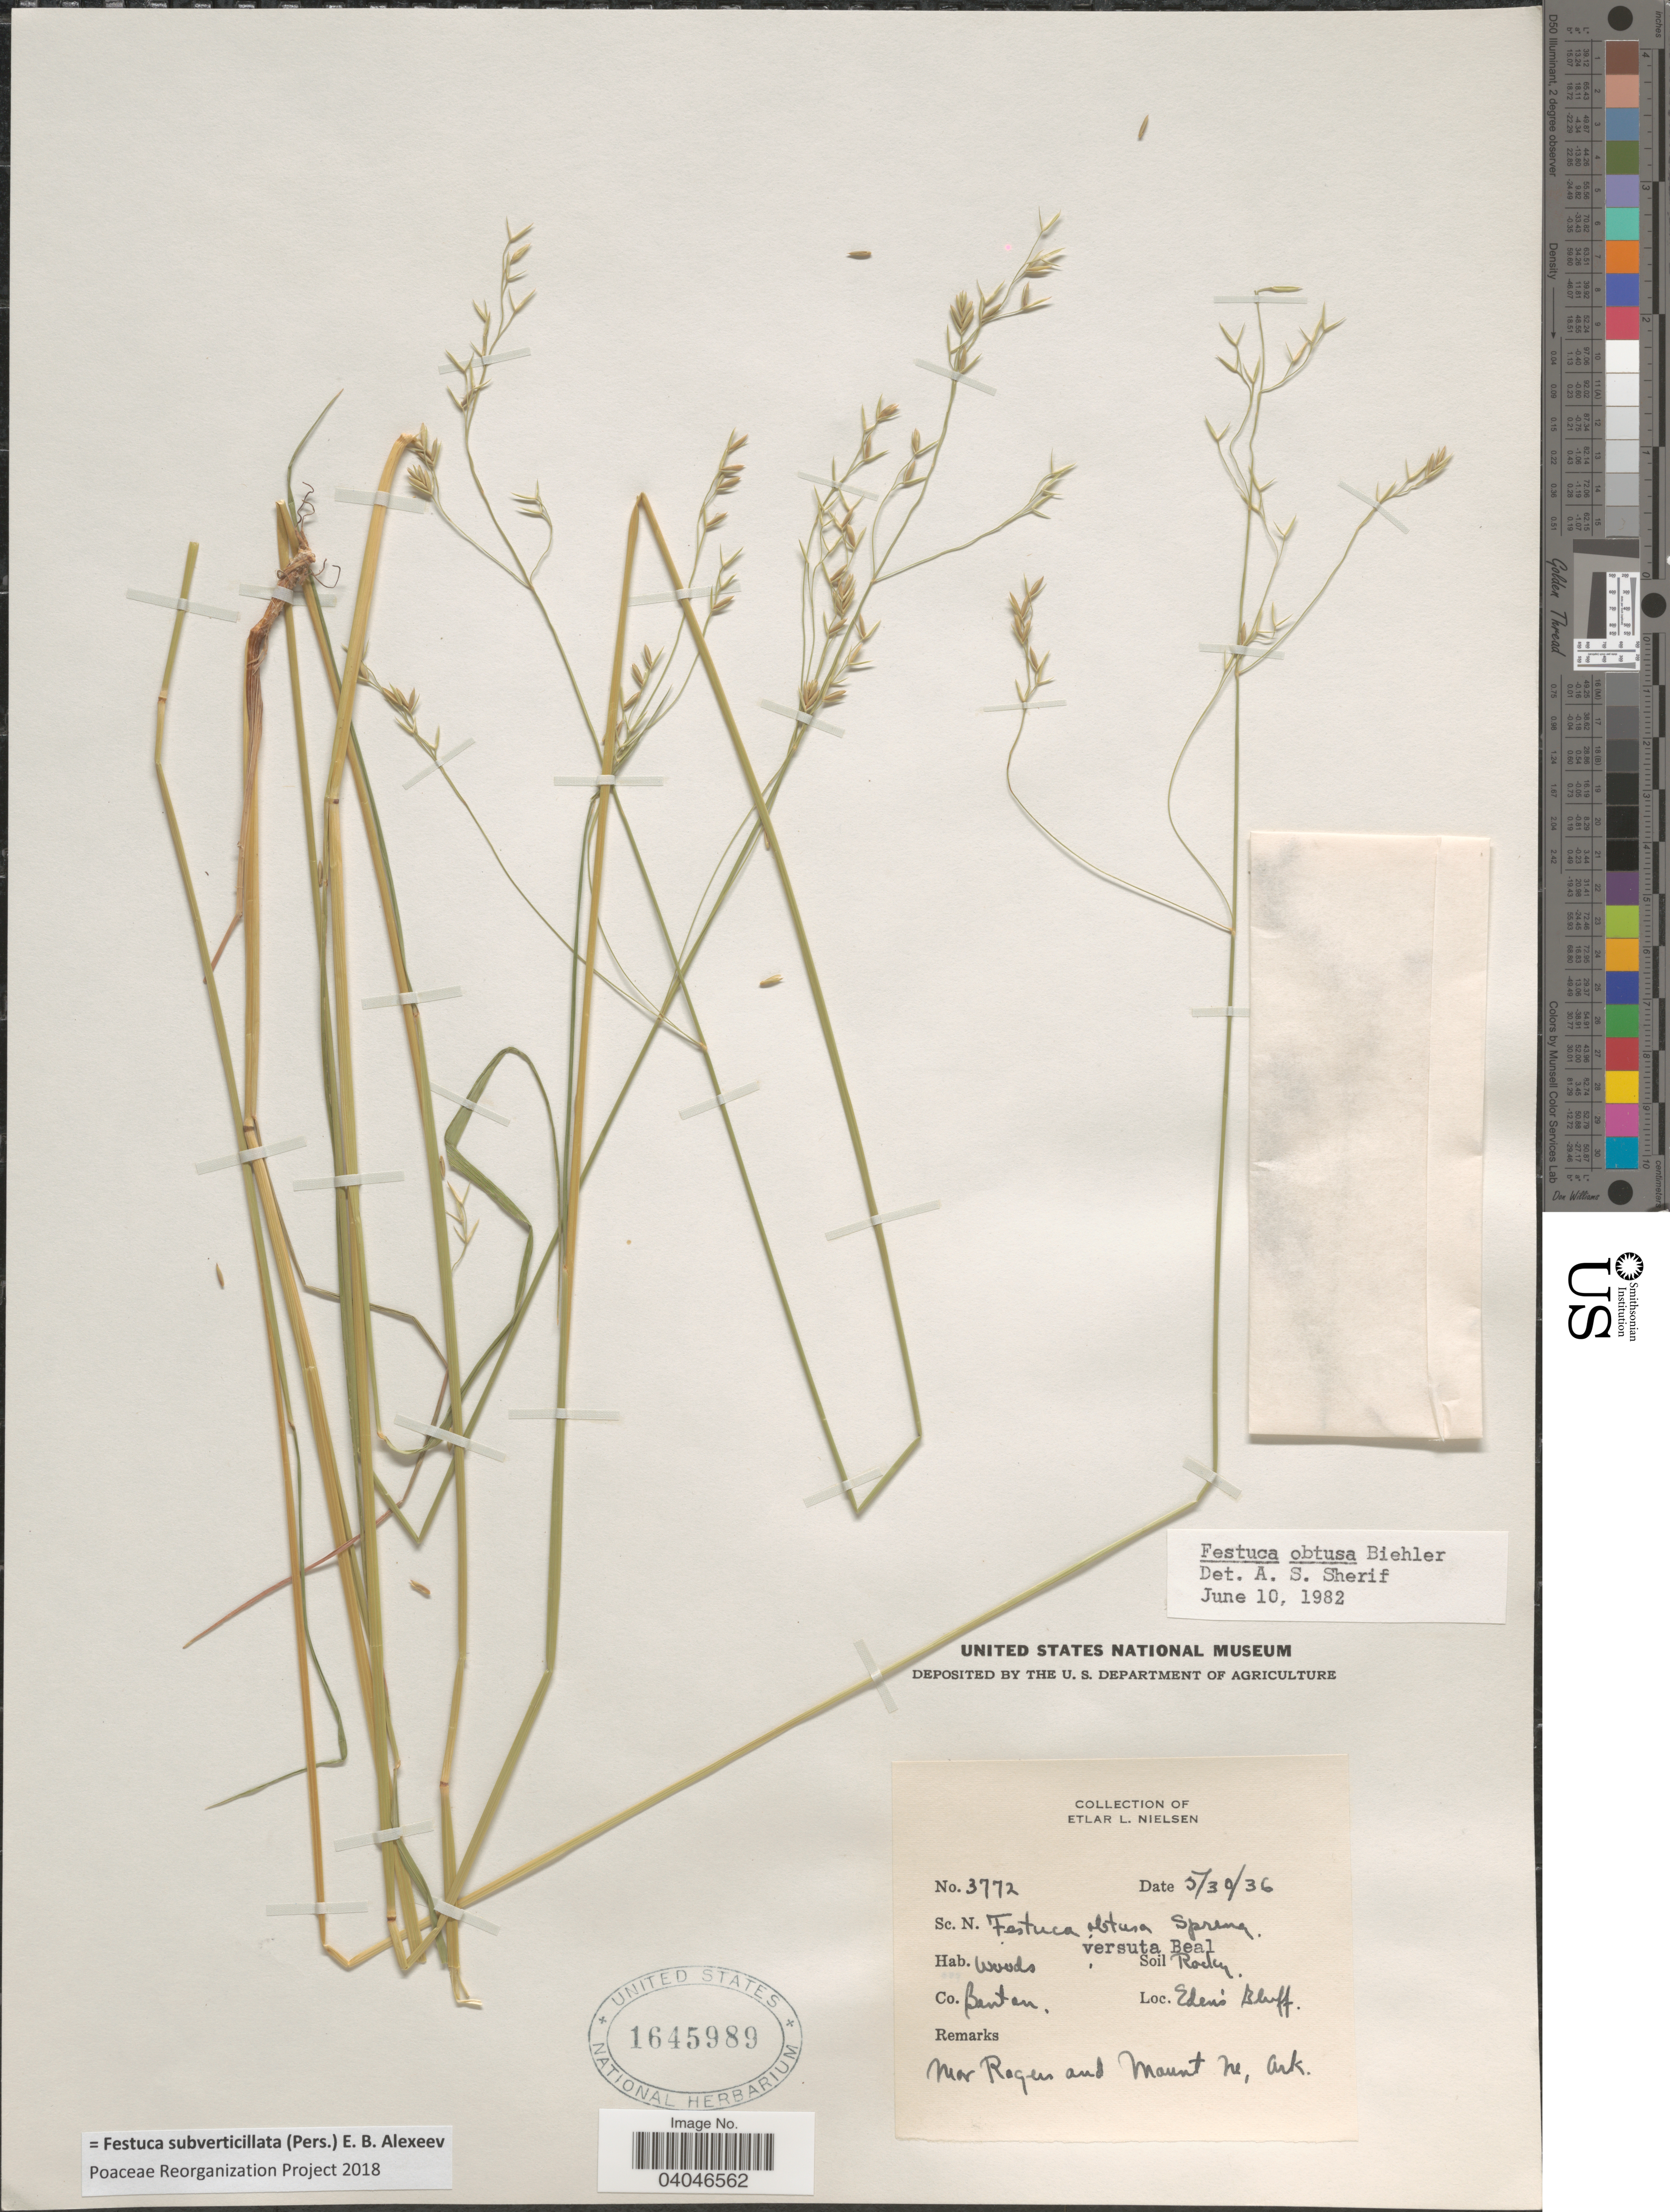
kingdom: Plantae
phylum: Tracheophyta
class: Liliopsida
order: Poales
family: Poaceae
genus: Festuca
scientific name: Festuca subverticillata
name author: (Pers.) E.B. Alexeev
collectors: E. L. Nielsen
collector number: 3772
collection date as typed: Transcribed d/m/y: 30/5/36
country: United States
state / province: Arkansas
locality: Co. Benton. Eden's Bluff. Near Rogers and Mount Ne, Ark.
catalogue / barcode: US 1645989